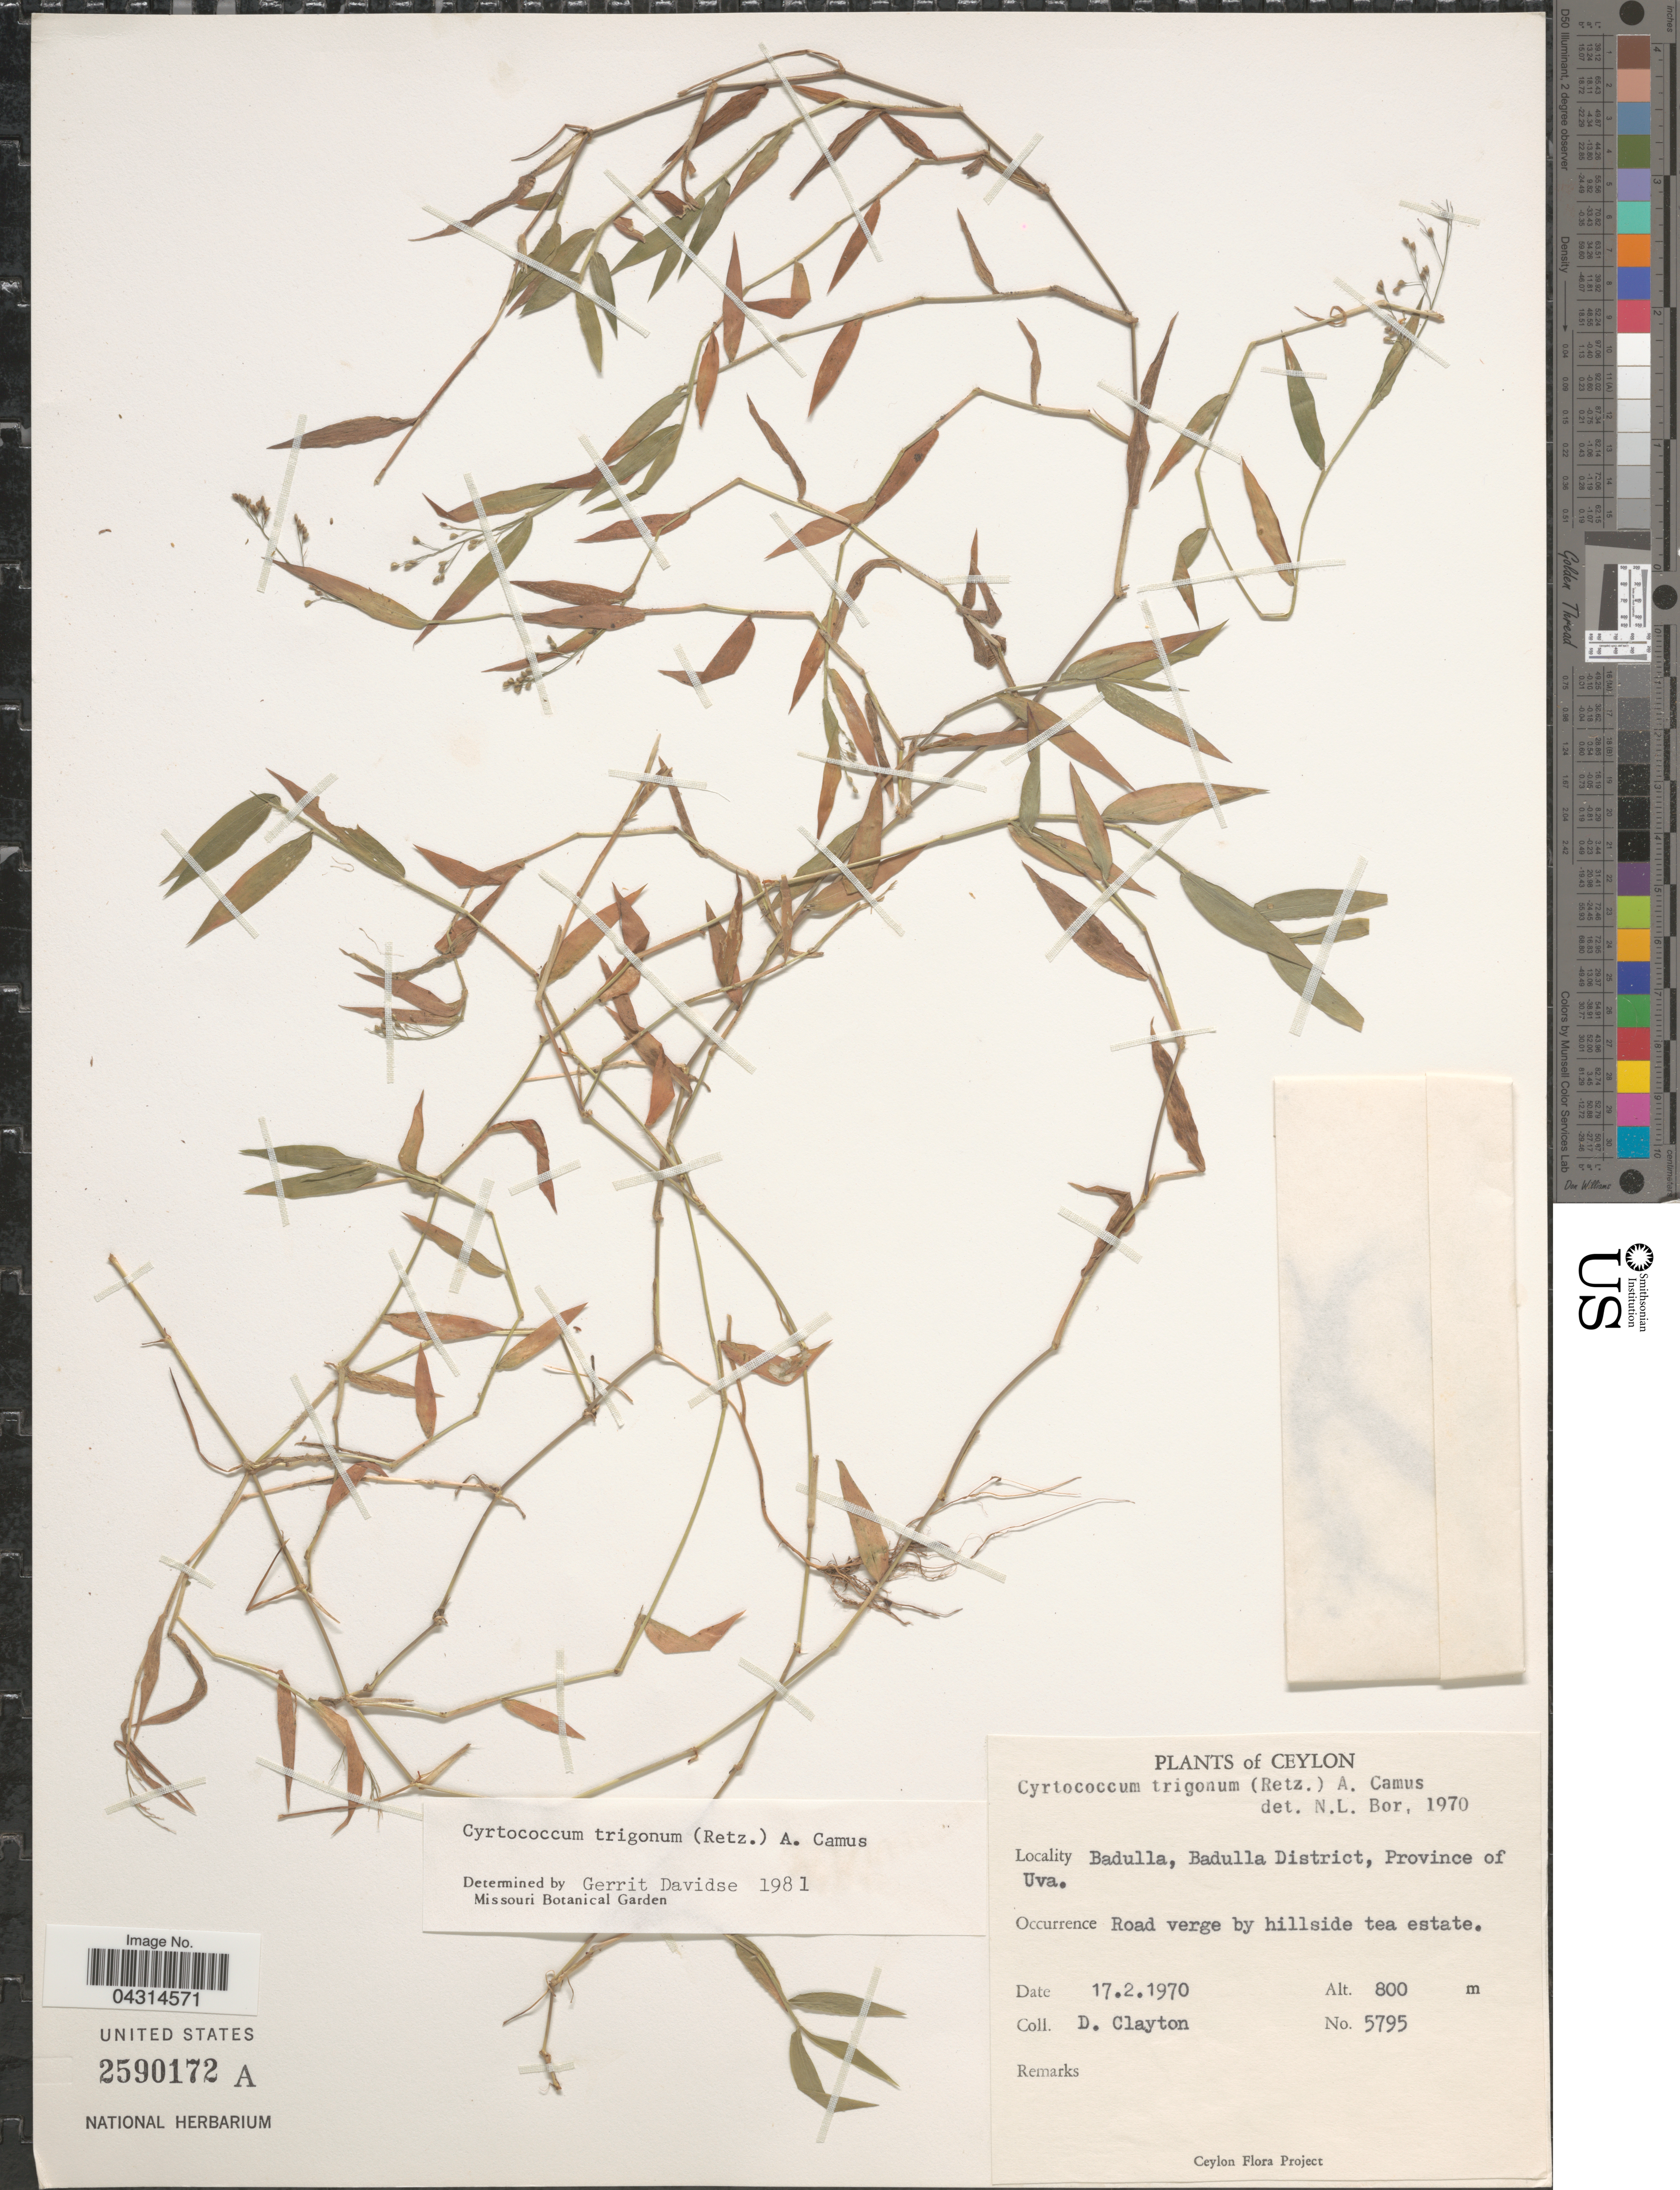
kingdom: Plantae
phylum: Tracheophyta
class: Liliopsida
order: Poales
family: Poaceae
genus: Cyrtococcum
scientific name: Cyrtococcum trigonum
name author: (Retz.) A. Camus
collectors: D. Clayton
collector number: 5795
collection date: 1970-02-17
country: Sri Lanka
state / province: Uva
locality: Ceylon. Badulla, Badulla District.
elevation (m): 800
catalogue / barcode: US 2590172A